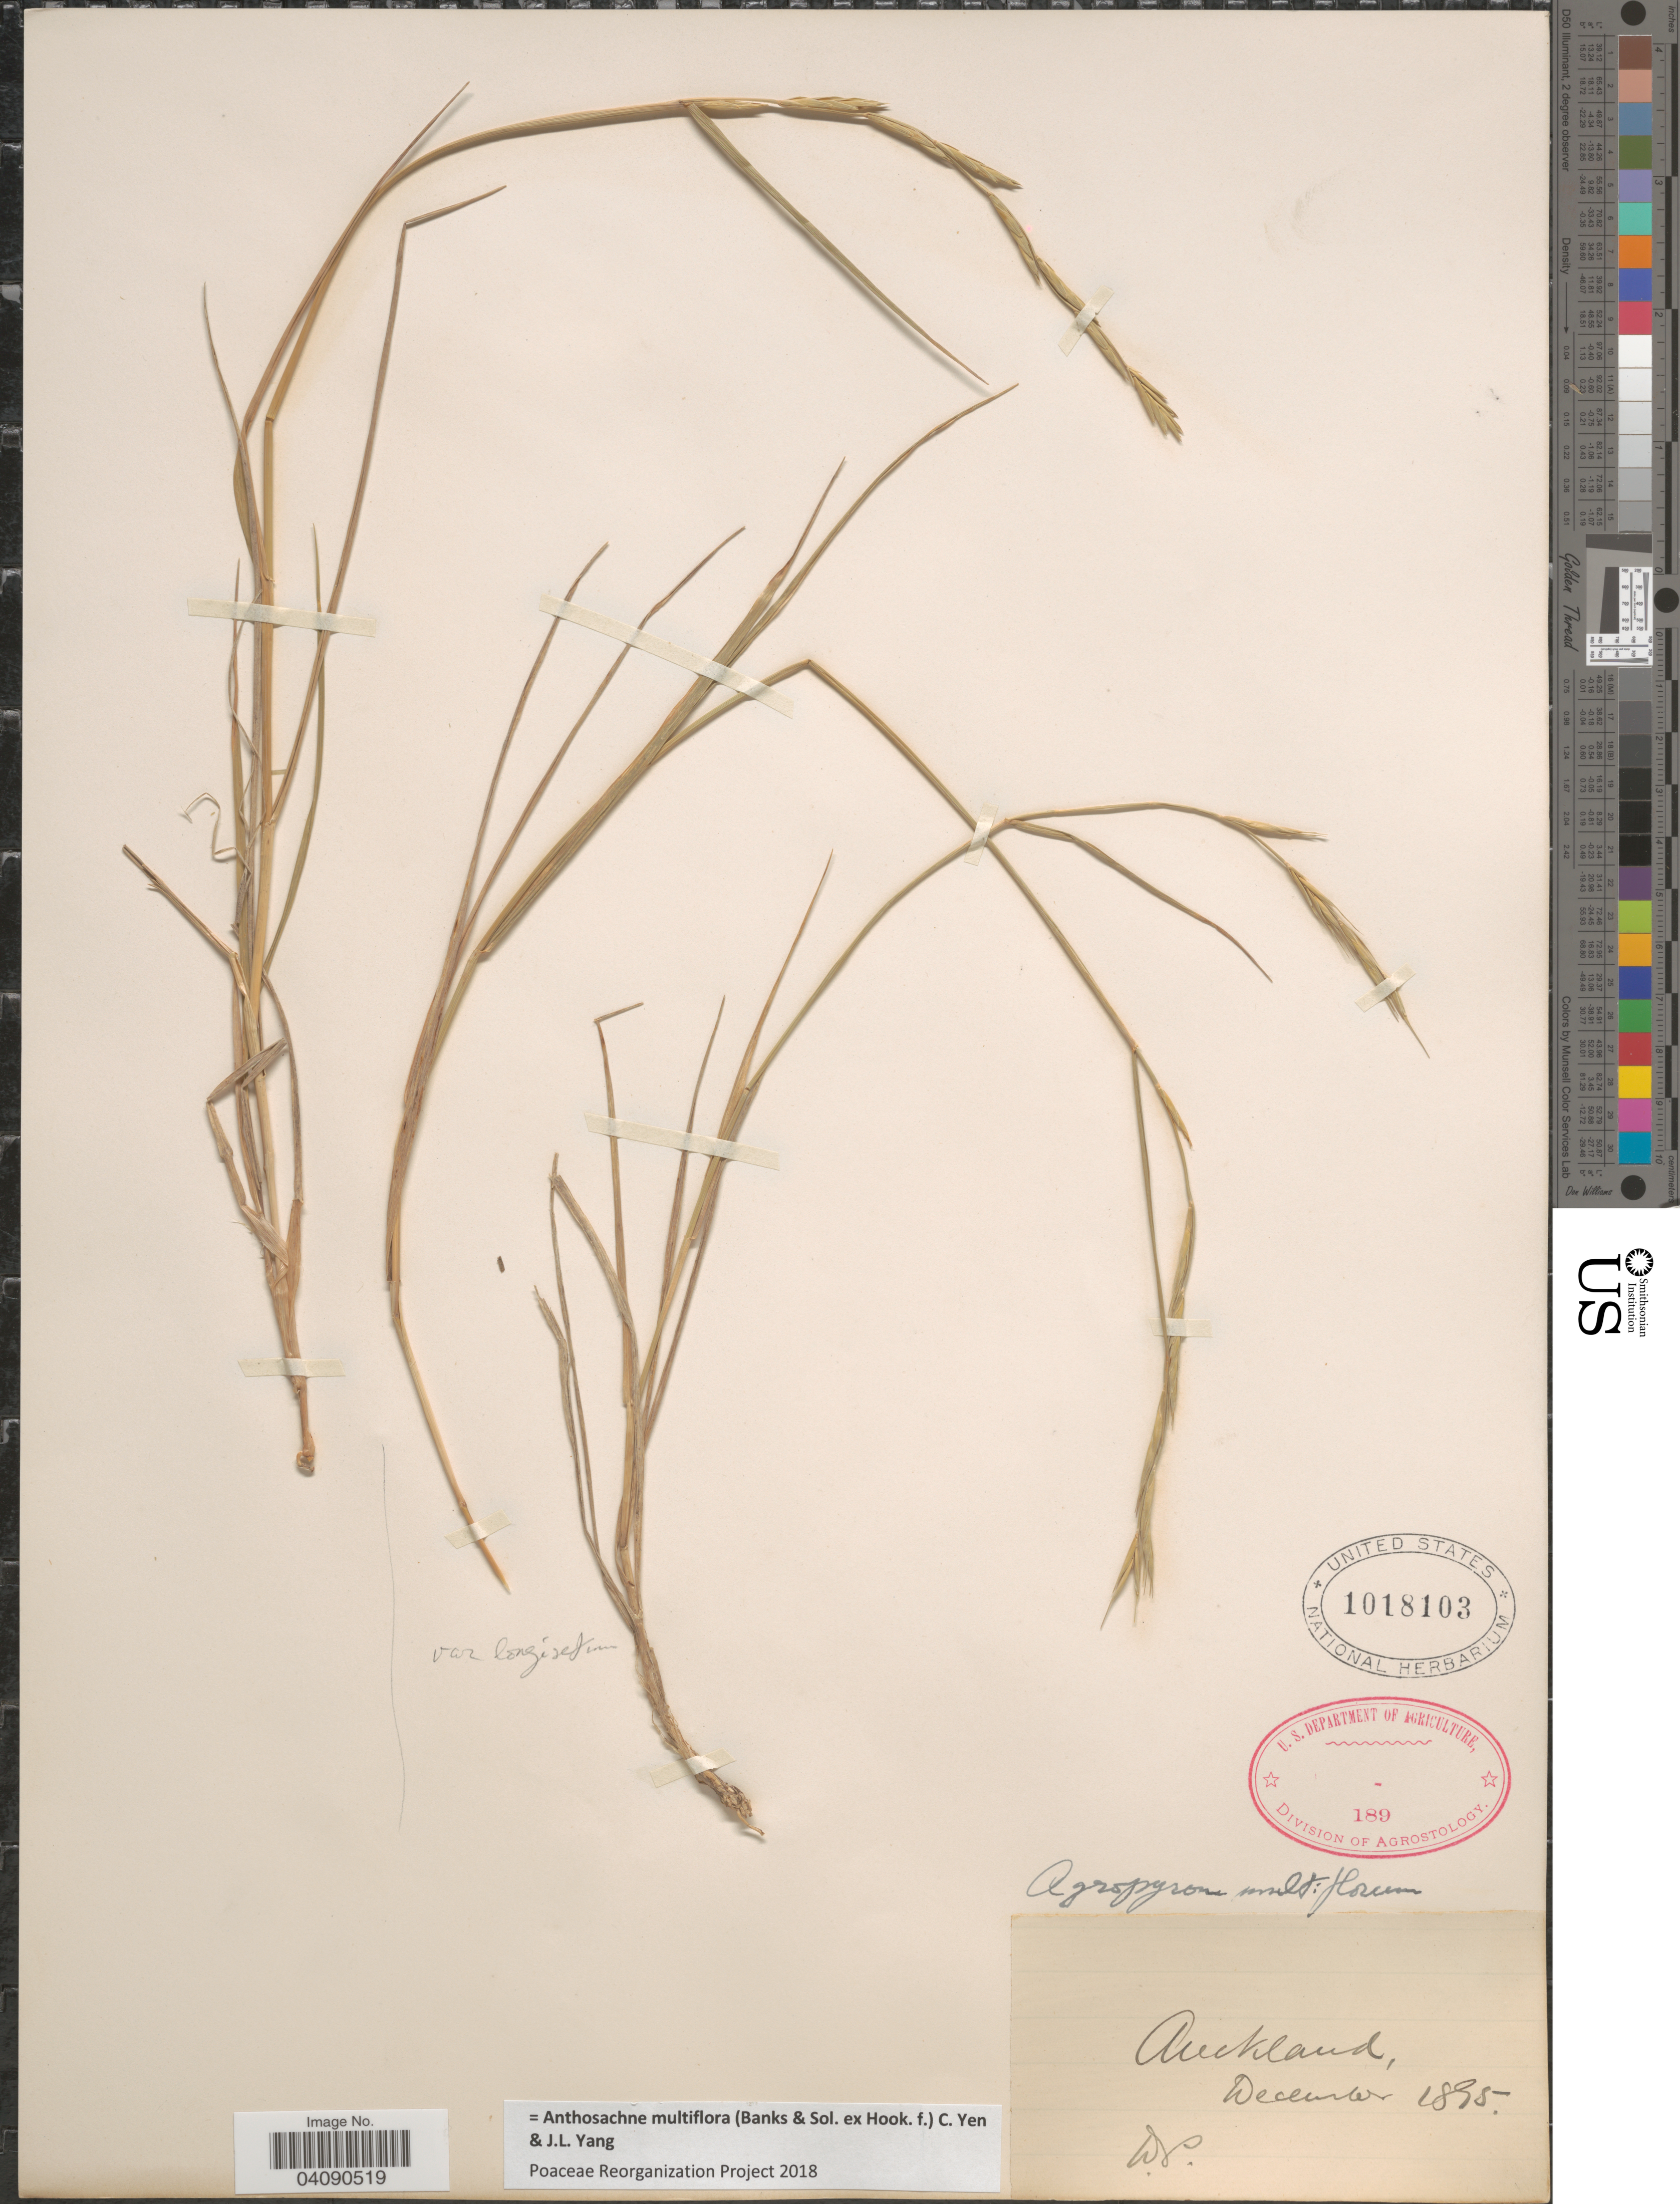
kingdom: Plantae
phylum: Tracheophyta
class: Liliopsida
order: Poales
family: Poaceae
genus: Anthosachne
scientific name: Anthosachne multiflora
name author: (Banks & Sol. ex Hook. f.) C. Yen & J.L. Yang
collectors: D. P.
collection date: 1895-12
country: New Zealand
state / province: Auckland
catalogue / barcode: US 1018103